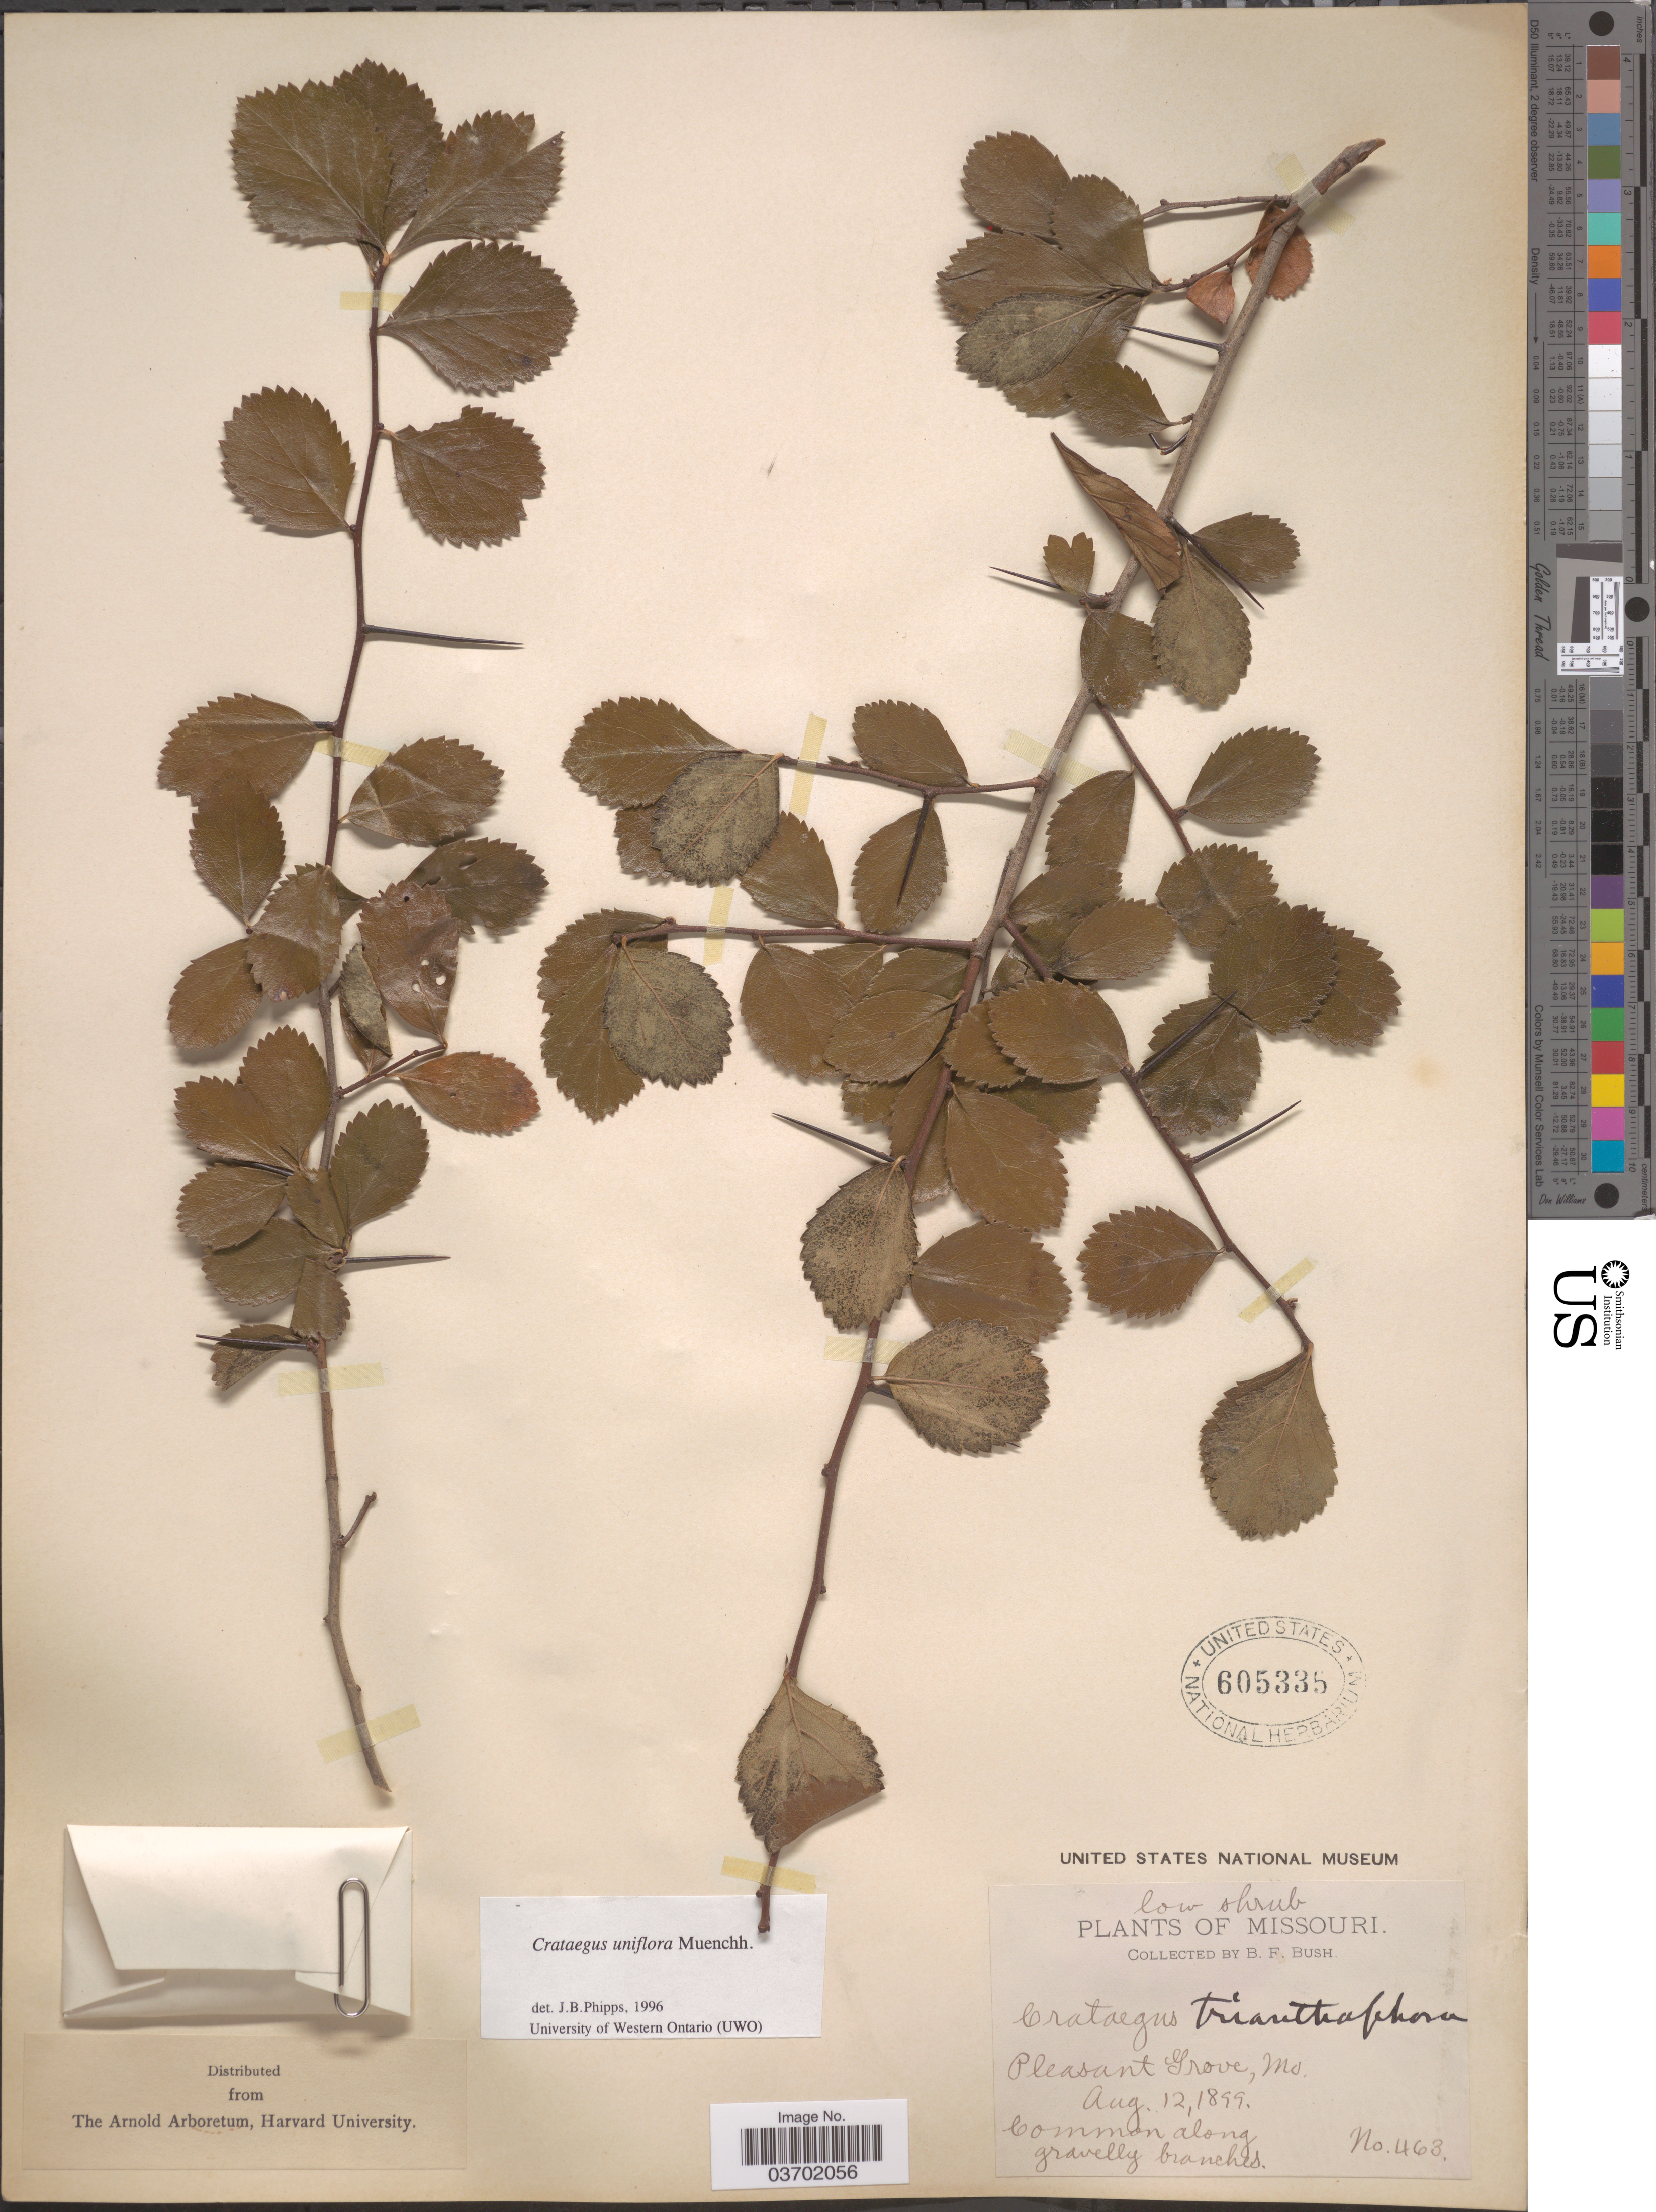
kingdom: Plantae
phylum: Tracheophyta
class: Magnoliopsida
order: Rosales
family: Rosaceae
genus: Crataegus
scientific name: Crataegus uniflora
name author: Münchh.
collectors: B. F. Bush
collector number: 463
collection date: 1899-08-12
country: United States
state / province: Missouri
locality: Pleasant Grove.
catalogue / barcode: US 605335